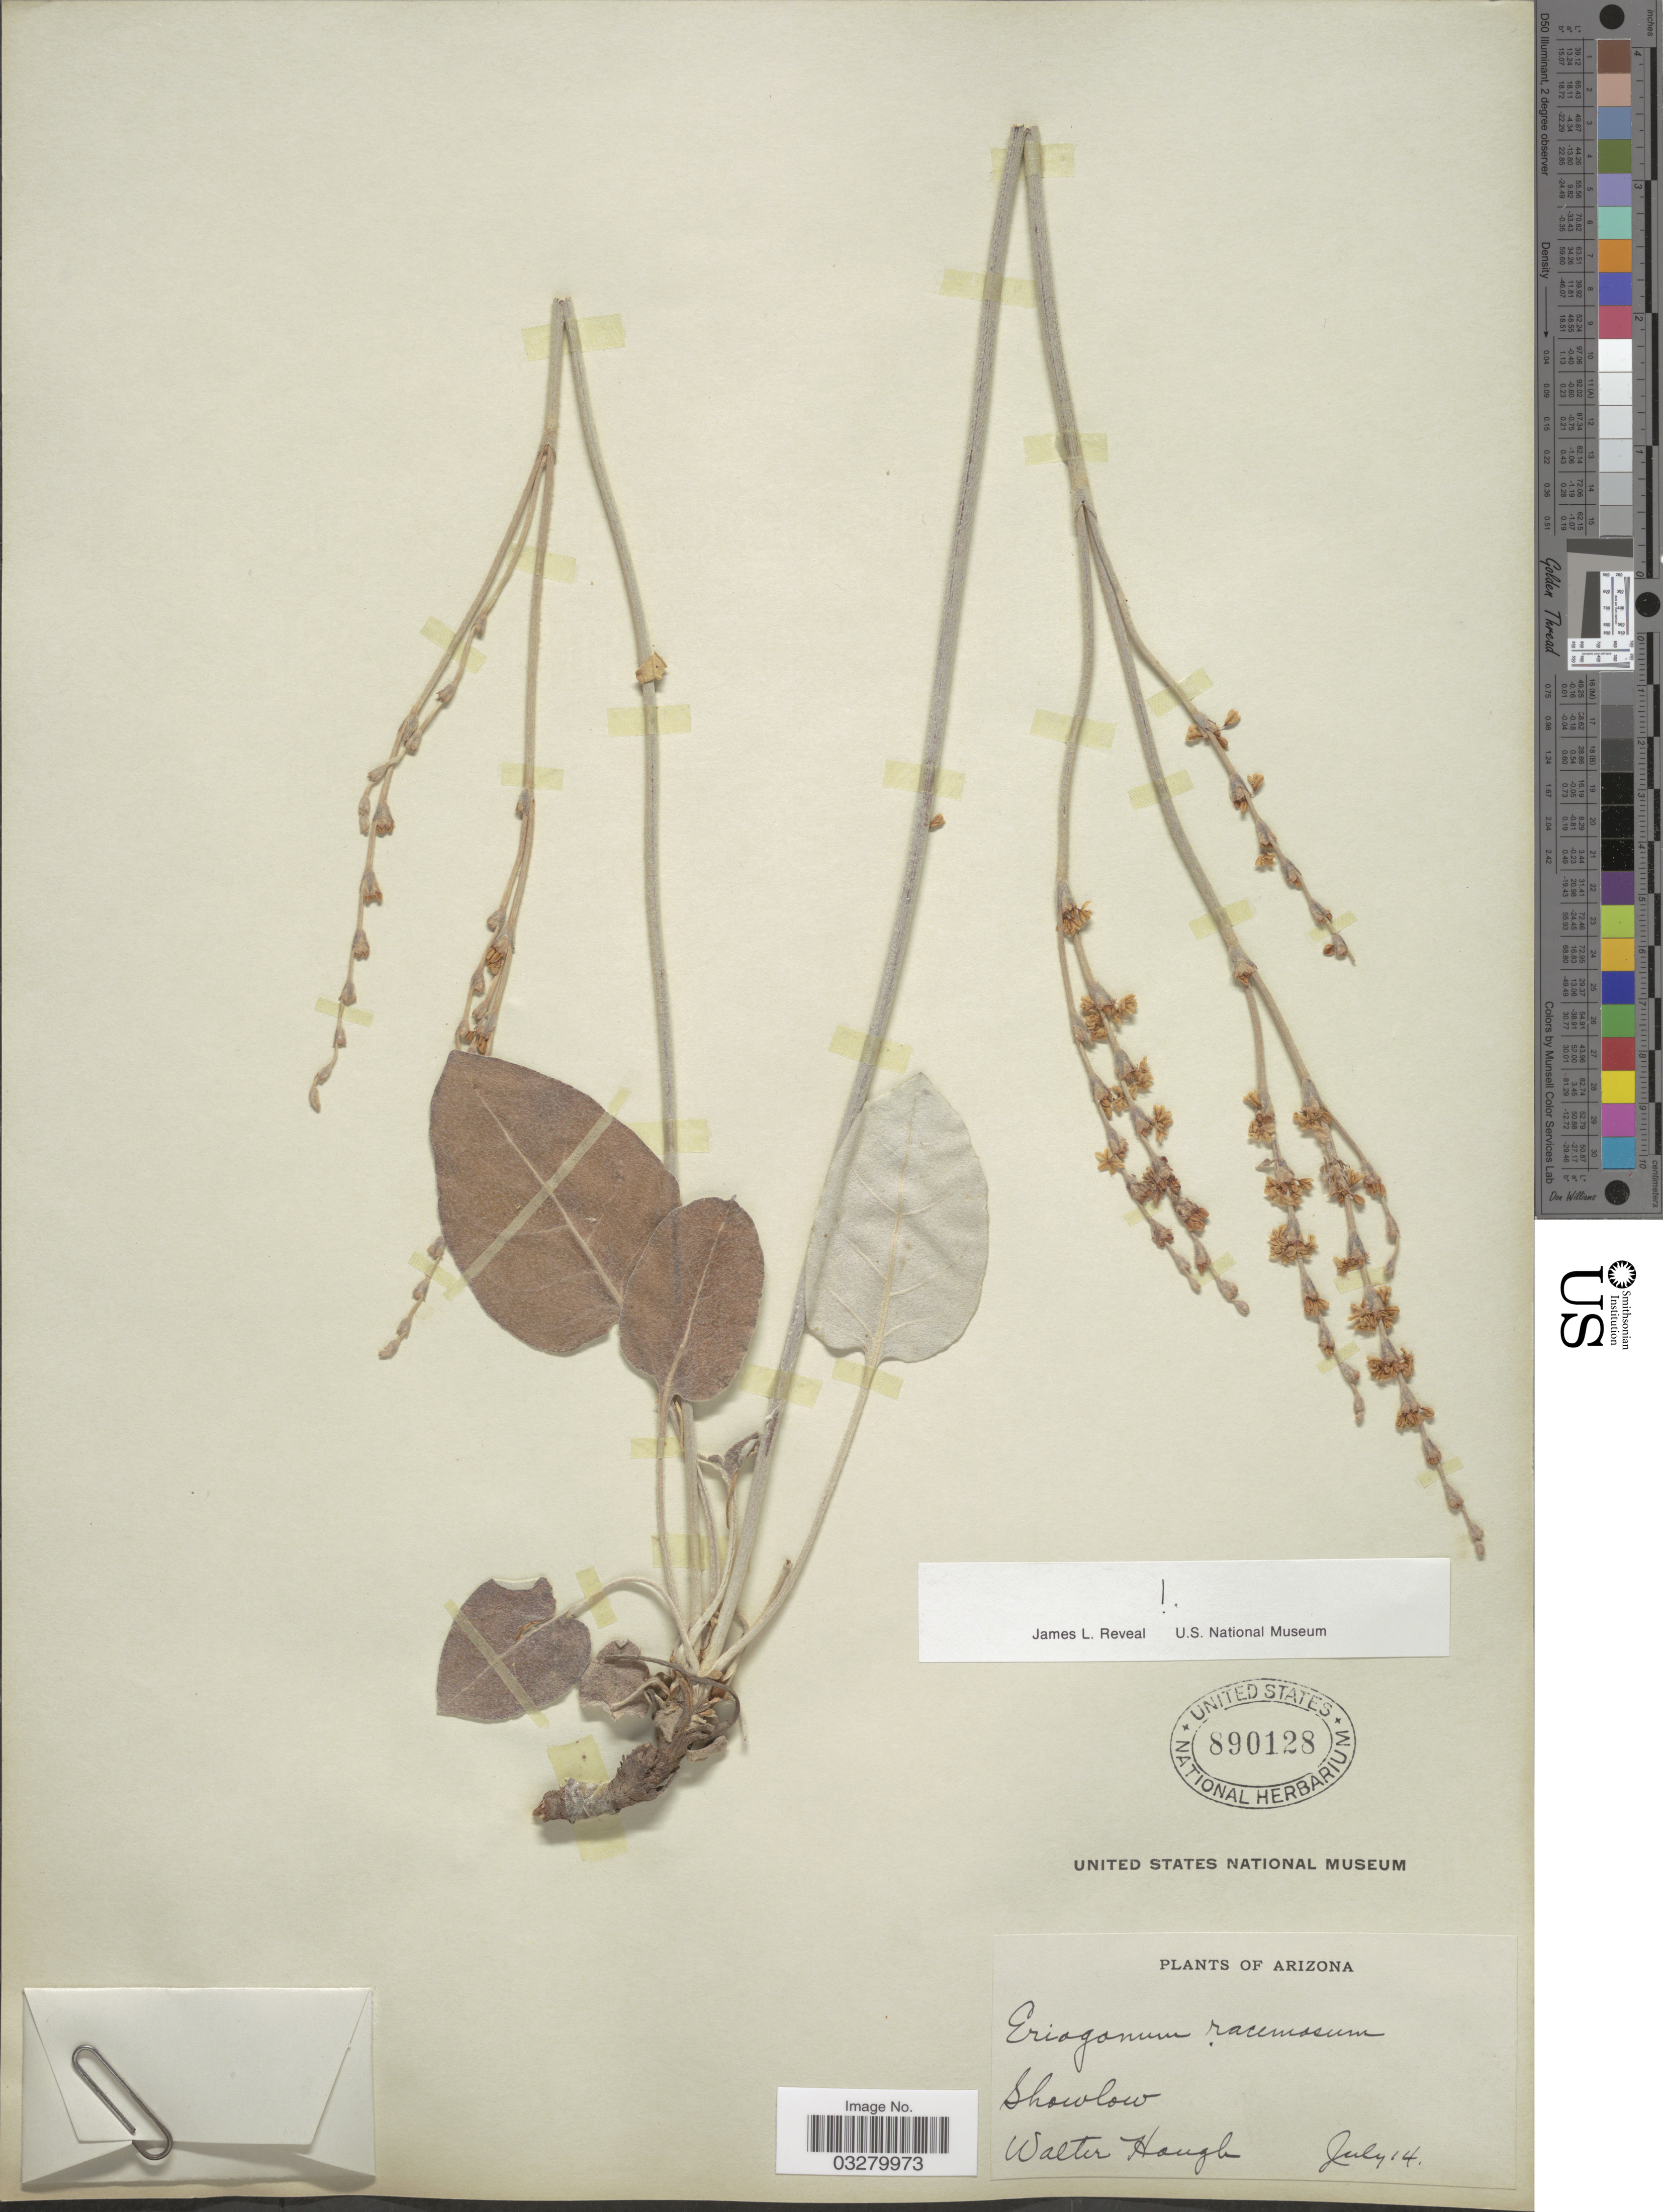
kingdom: Plantae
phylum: Tracheophyta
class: Magnoliopsida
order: Caryophyllales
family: Polygonaceae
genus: Eriogonum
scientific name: Eriogonum racemosum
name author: Nutt.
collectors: W. Hough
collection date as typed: Transcribed d/m/y: /7/14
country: United States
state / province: Arizona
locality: Showlow.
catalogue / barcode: US 890128